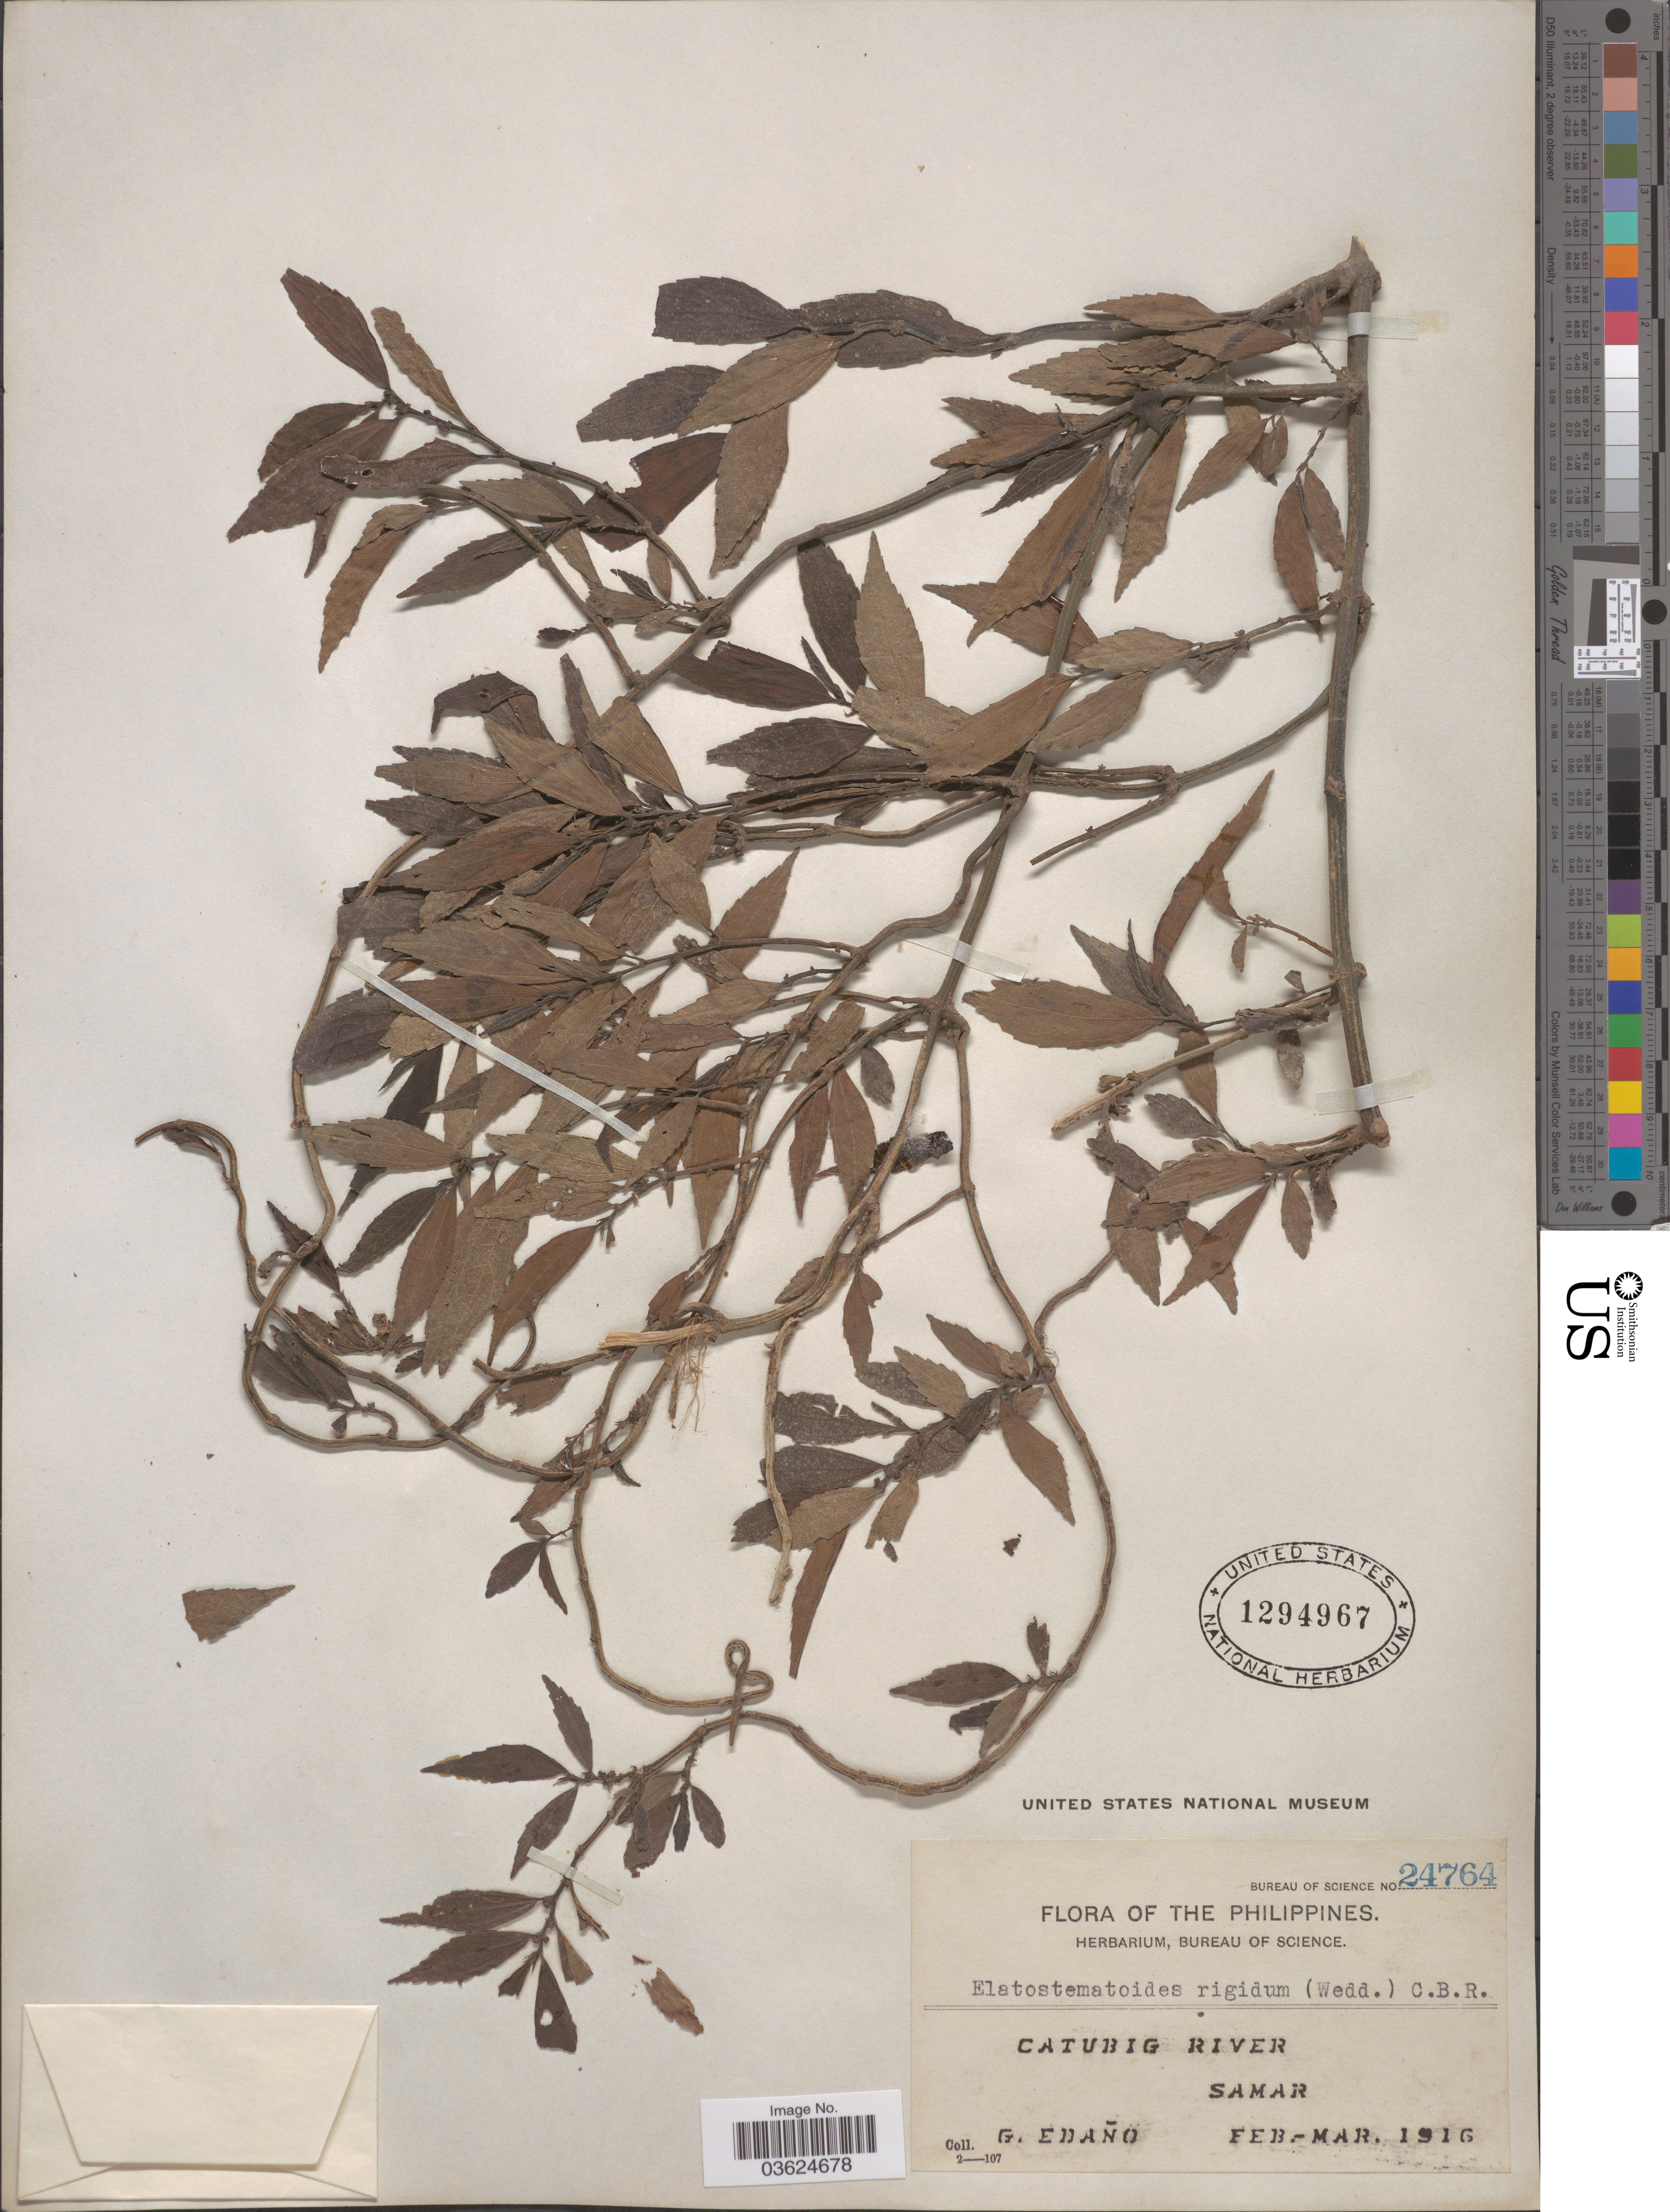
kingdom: Plantae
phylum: Tracheophyta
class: Magnoliopsida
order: Rosales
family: Urticaceae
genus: Elatostematoides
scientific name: Elatostematoides rigidum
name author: (Wedd.) C.B. Rob.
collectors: G. Edaño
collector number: Bureau of Science 24764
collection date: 1916-02/1916-03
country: Philippines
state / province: Eastern Visayas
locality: Catubig River. Samar.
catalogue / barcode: US 1294967